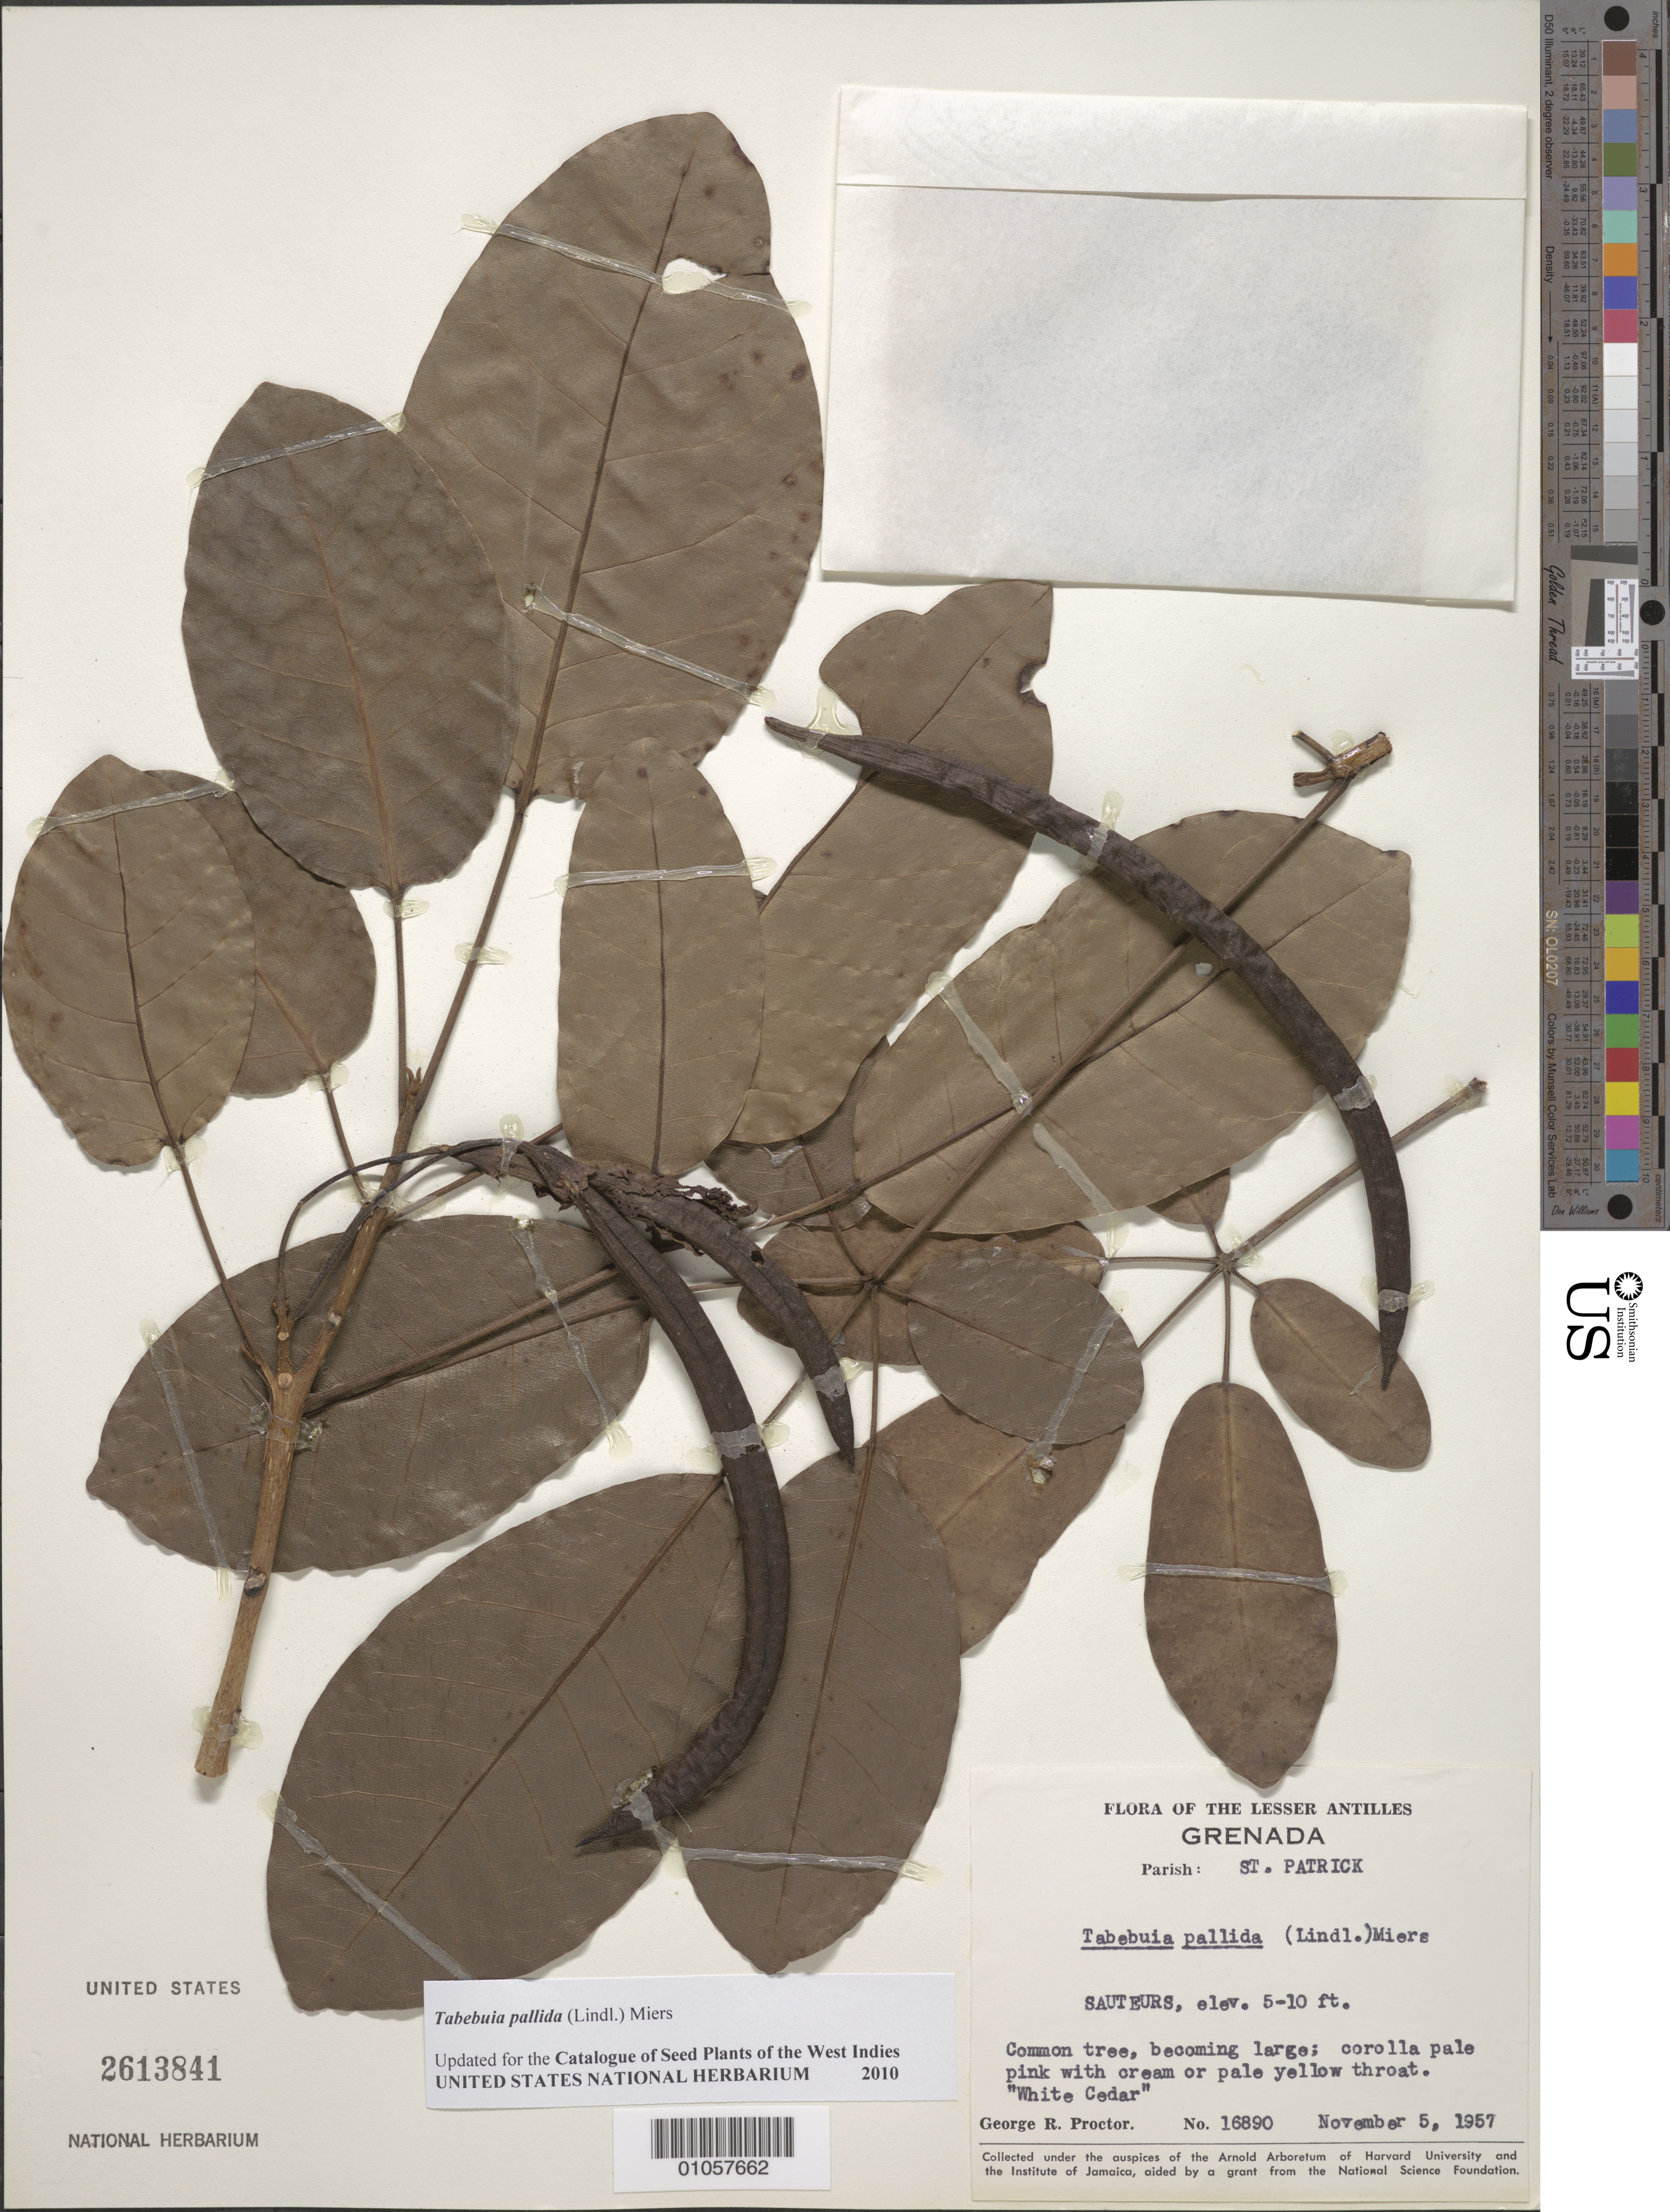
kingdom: Plantae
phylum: Tracheophyta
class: Magnoliopsida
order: Lamiales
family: Bignoniaceae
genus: Tabebuia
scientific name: Tabebuia pallida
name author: (Lindl.) Miers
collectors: G. R. Proctor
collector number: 16890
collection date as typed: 05 Nov 1957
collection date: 1957-11-05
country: Grenada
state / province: Saint Patrick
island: Grenada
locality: Sauteurs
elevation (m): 2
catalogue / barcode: US 2613841